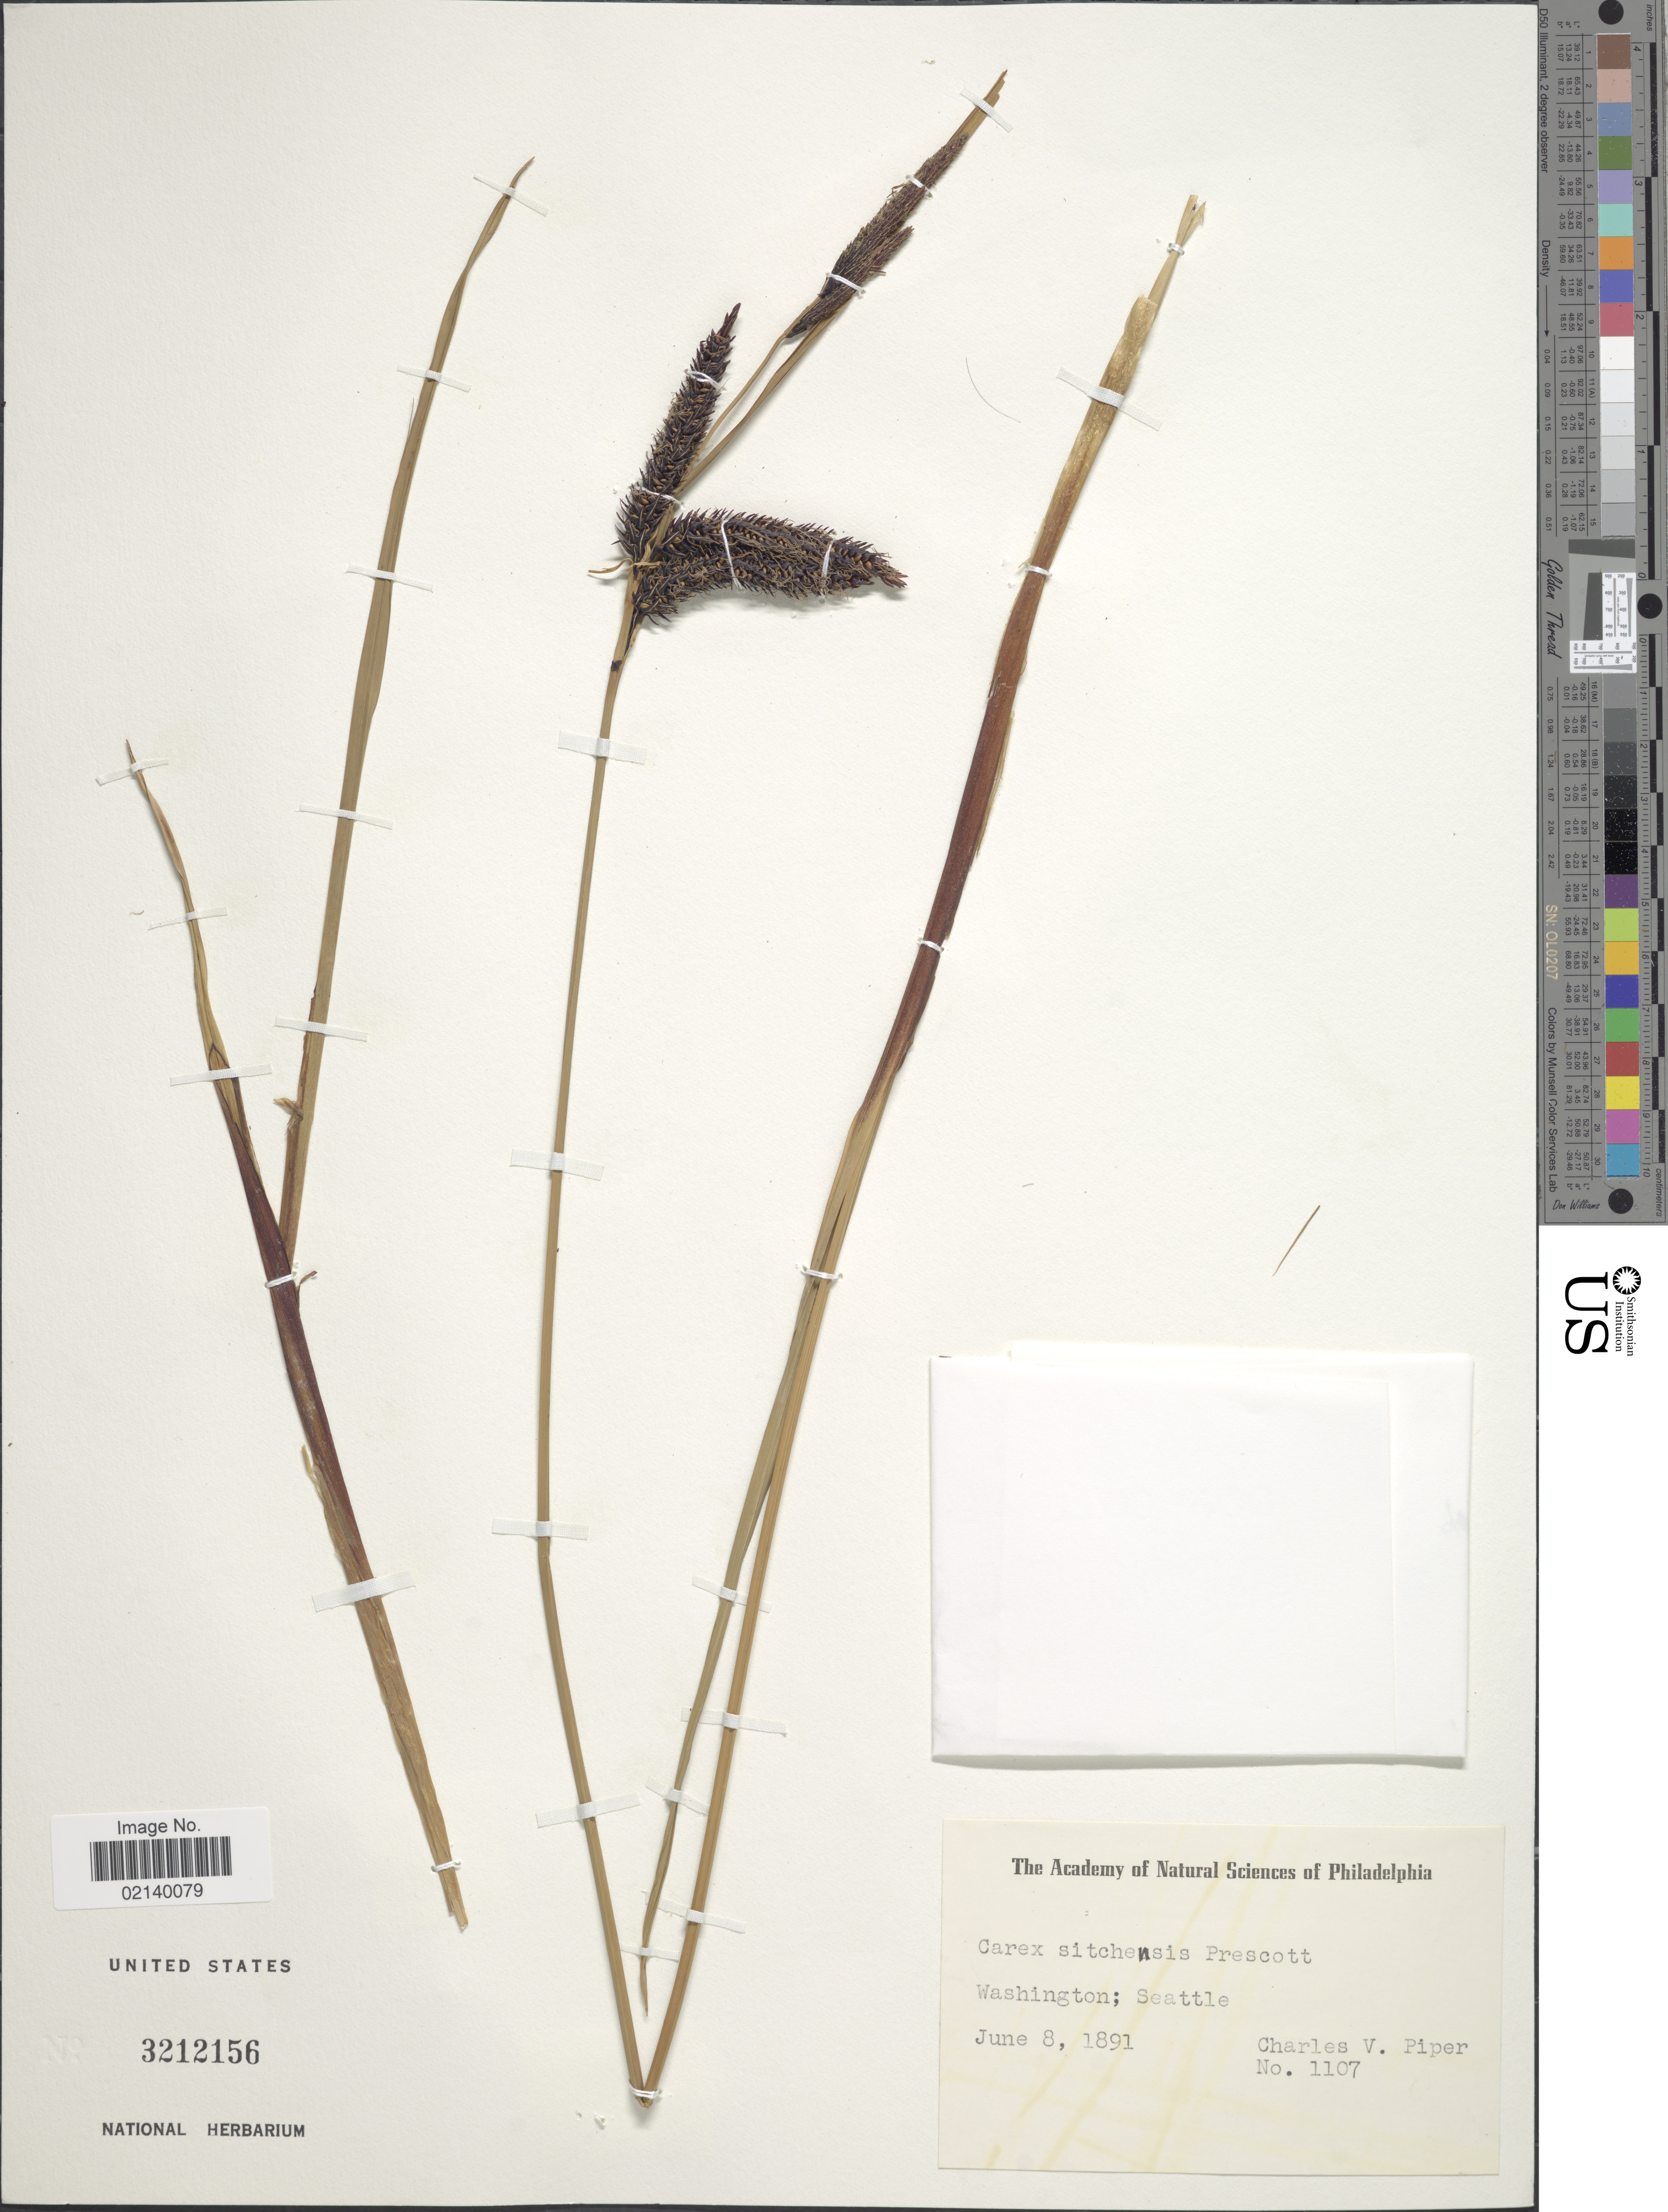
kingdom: Plantae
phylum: Tracheophyta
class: Liliopsida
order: Poales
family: Cyperaceae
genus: Carex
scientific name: Carex aquatilis var. dives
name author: (Holm) Kük.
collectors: C. V. Piper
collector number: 1107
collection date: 1891-06-08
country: United States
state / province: Washington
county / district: King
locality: Seattle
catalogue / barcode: US 3212156